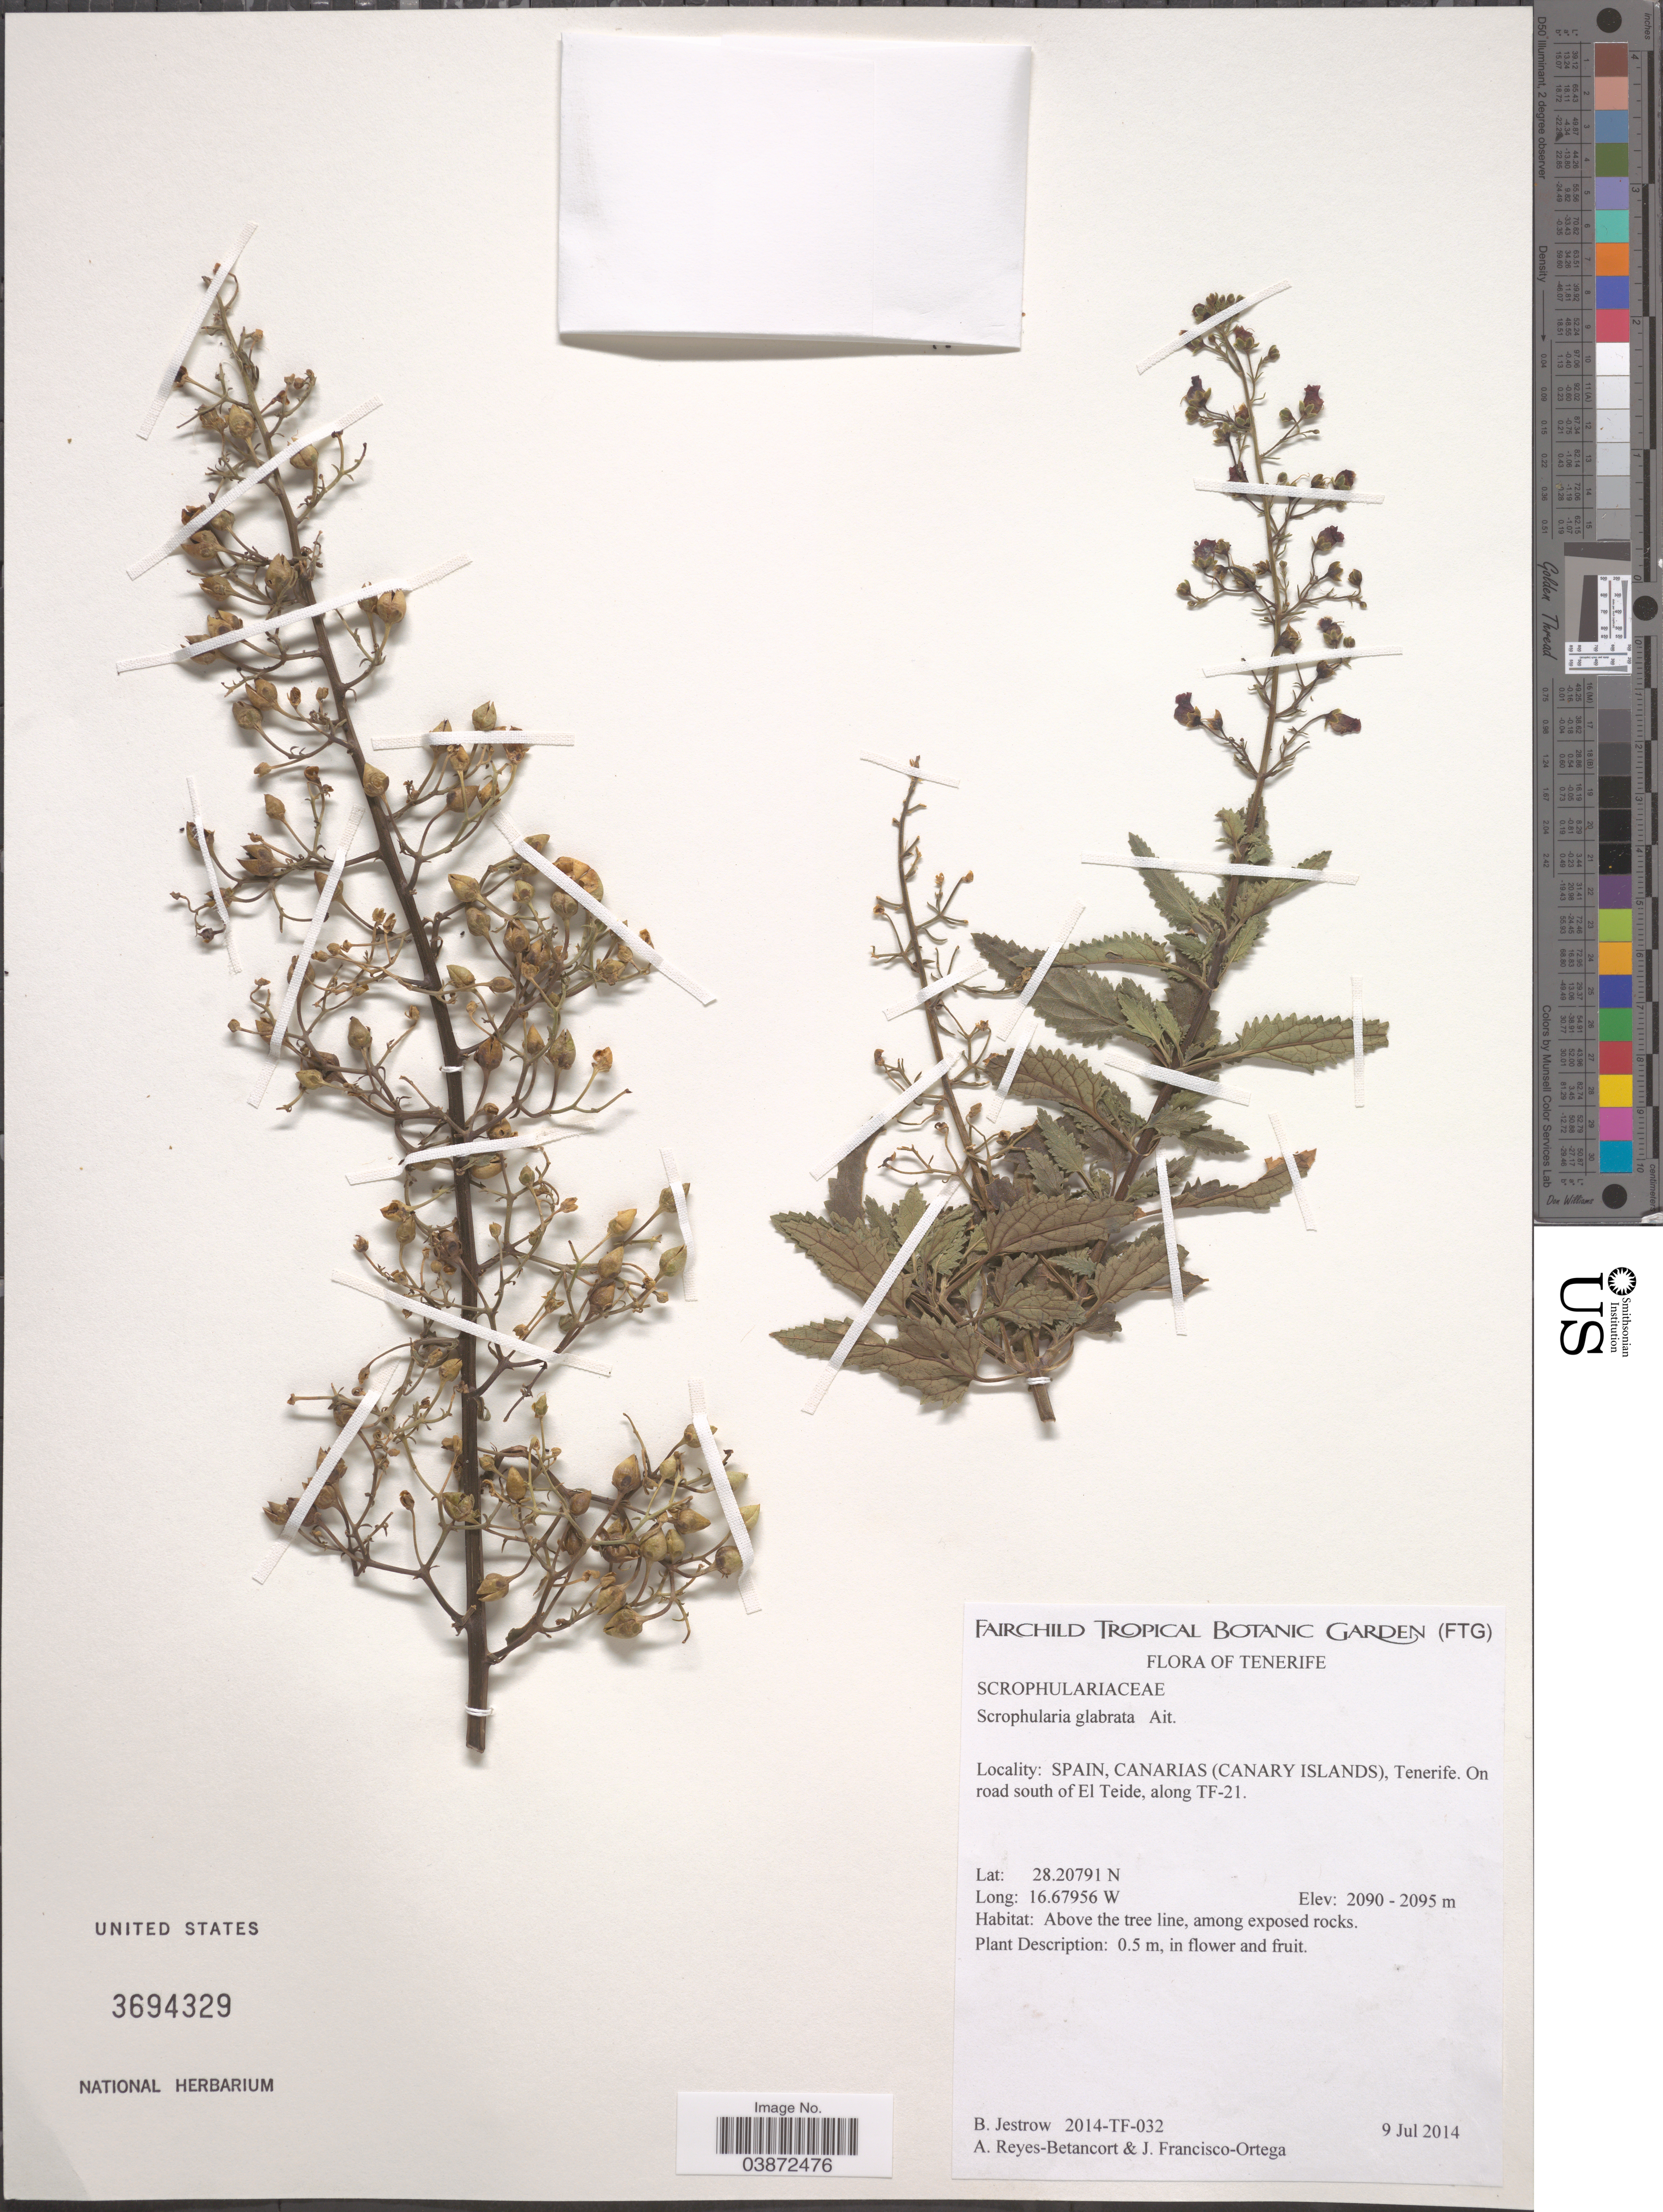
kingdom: Plantae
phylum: Tracheophyta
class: Magnoliopsida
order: Lamiales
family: Scrophulariaceae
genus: Scrophularia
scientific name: Scrophularia glabrata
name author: Aiton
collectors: B. Jestrow, A. Reyes-Betancort & J. Ortega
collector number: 2014-TF-032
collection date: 2014-07-09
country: Spain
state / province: Canarias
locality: Tenerife. (Canary Islands), Tenerife. On road south of El Teide, along TF-21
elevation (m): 2090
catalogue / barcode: US 3694329